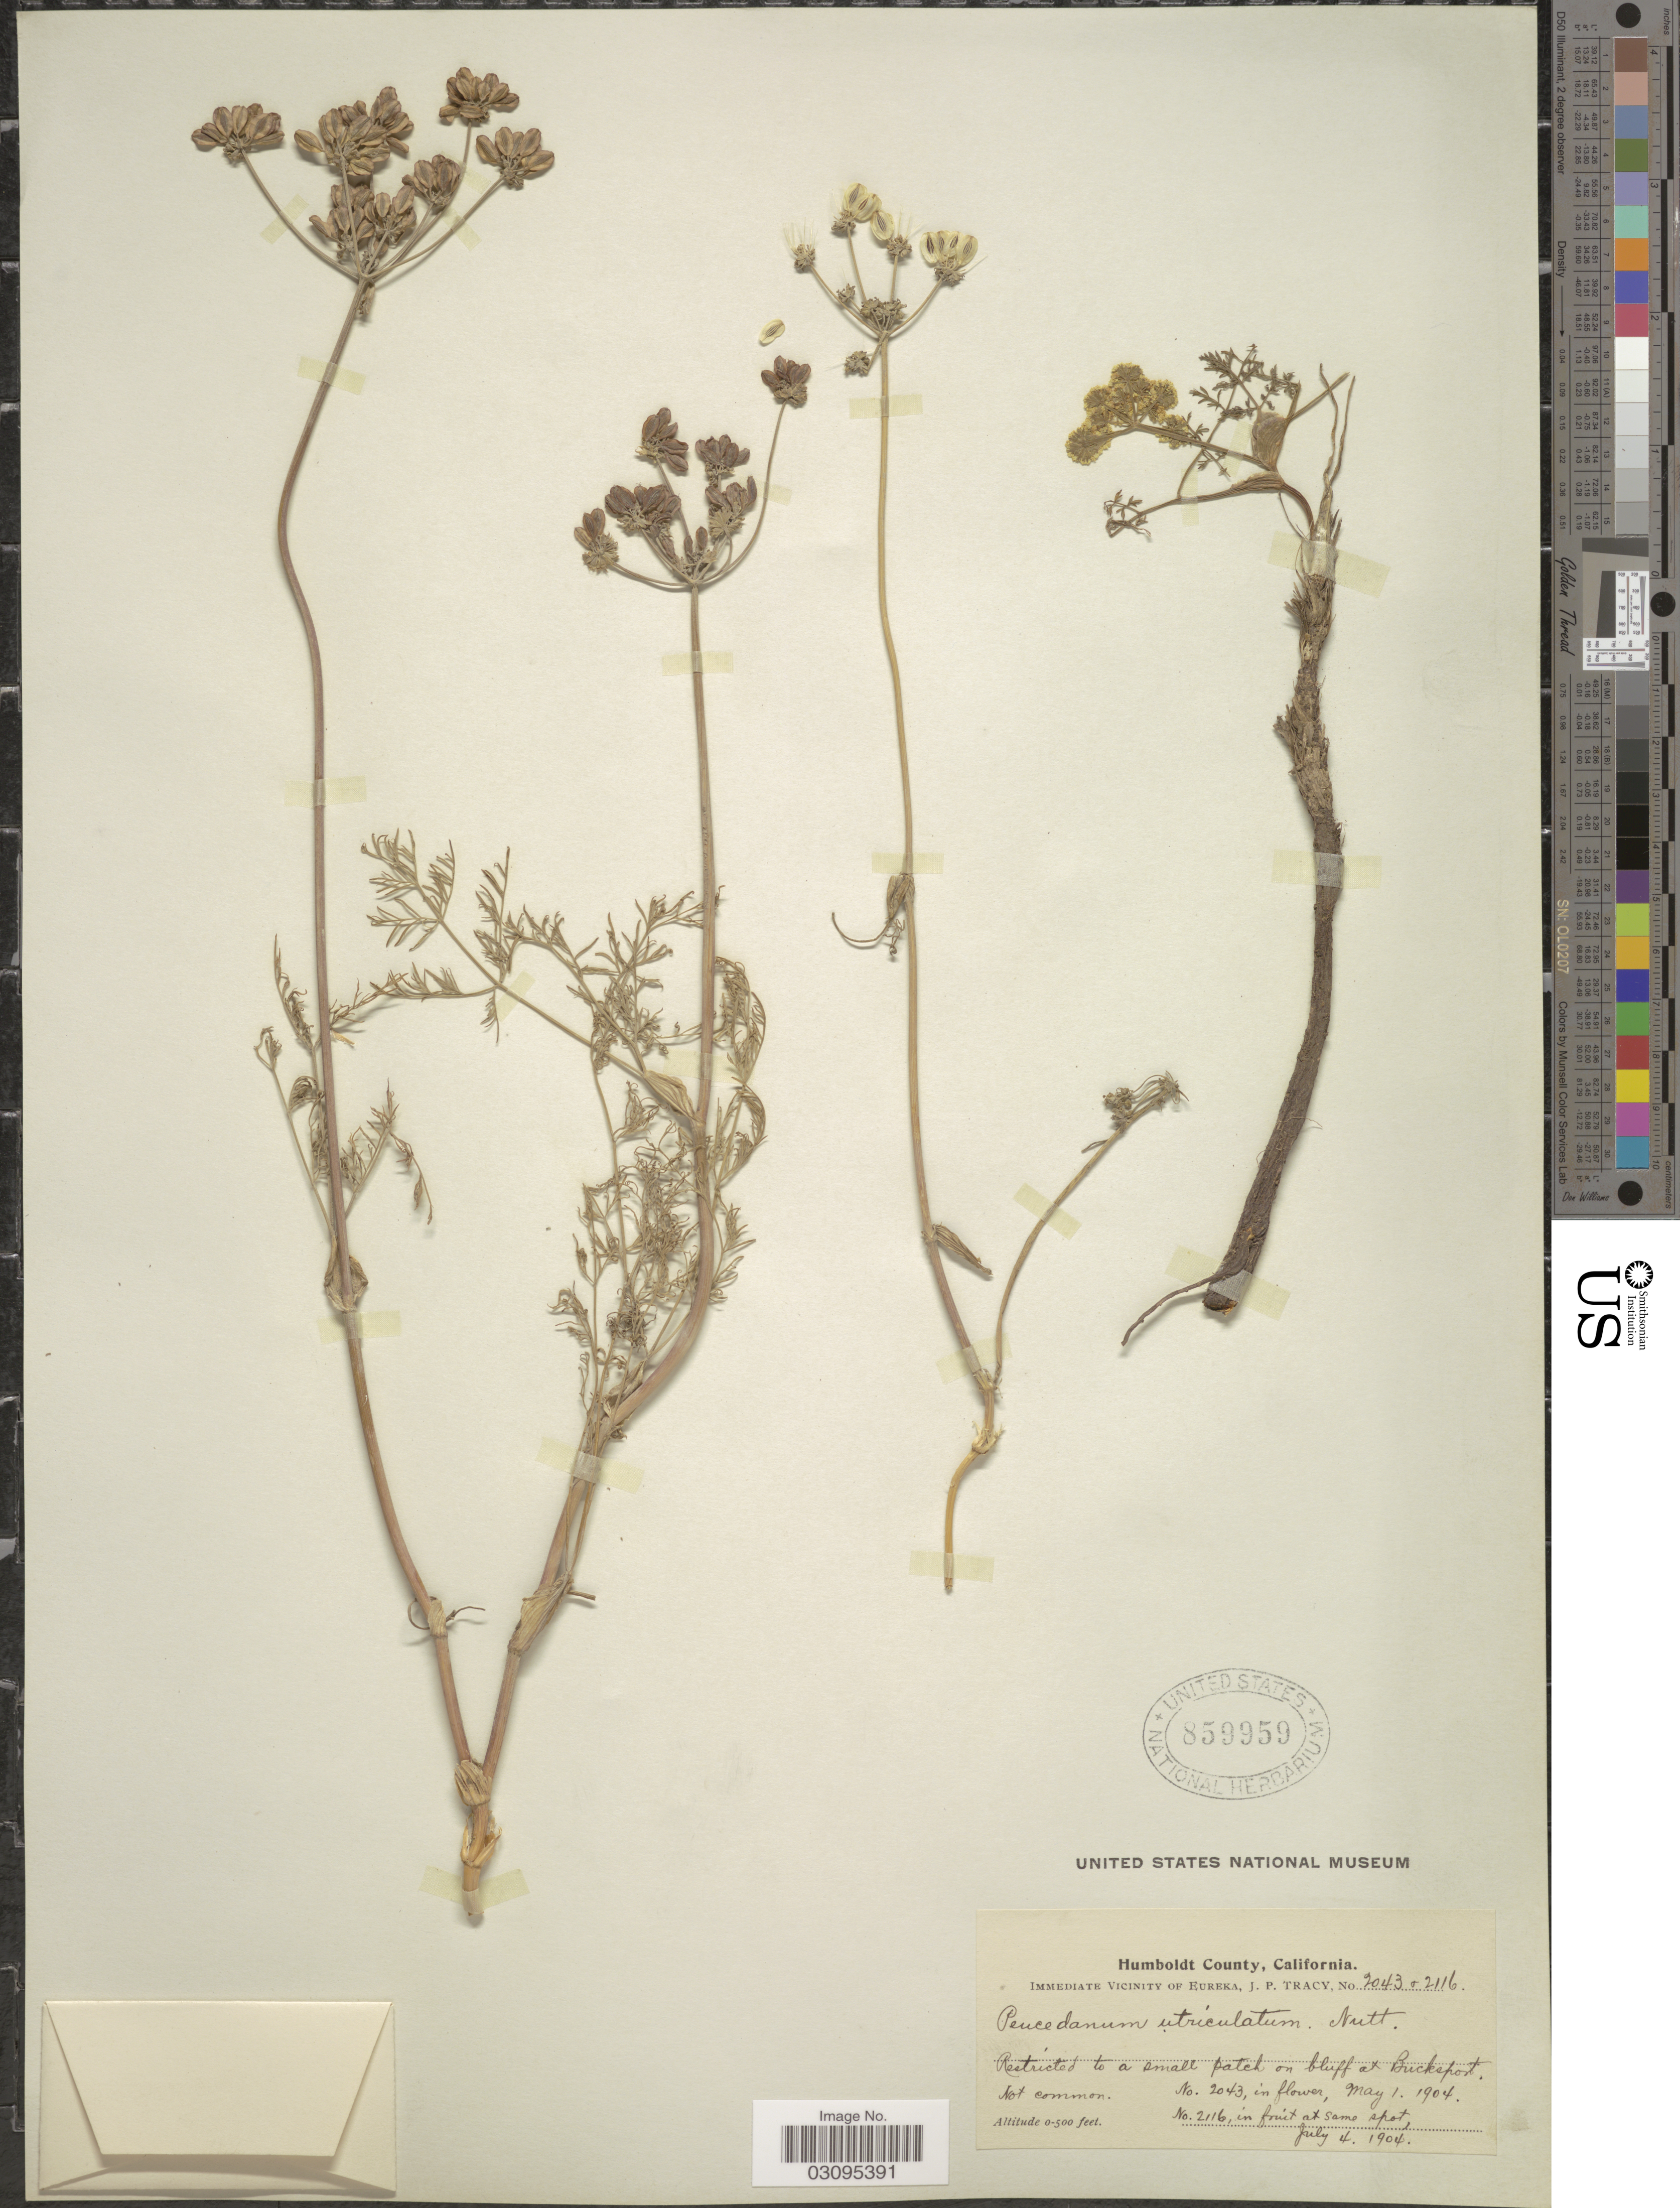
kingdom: Plantae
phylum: Tracheophyta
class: Magnoliopsida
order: Apiales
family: Apiaceae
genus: Lomatium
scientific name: Lomatium utriculatum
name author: (Nutt. ex Torr. & A. Gray) J.M. Coult. & Rose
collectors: J. Tracy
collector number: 2043 & 2116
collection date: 1904-05-01/1904-07-04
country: United States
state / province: California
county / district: Humboldt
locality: Humboldt County, Immediate Vicinity of Eureka.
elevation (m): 0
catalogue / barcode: US 859959